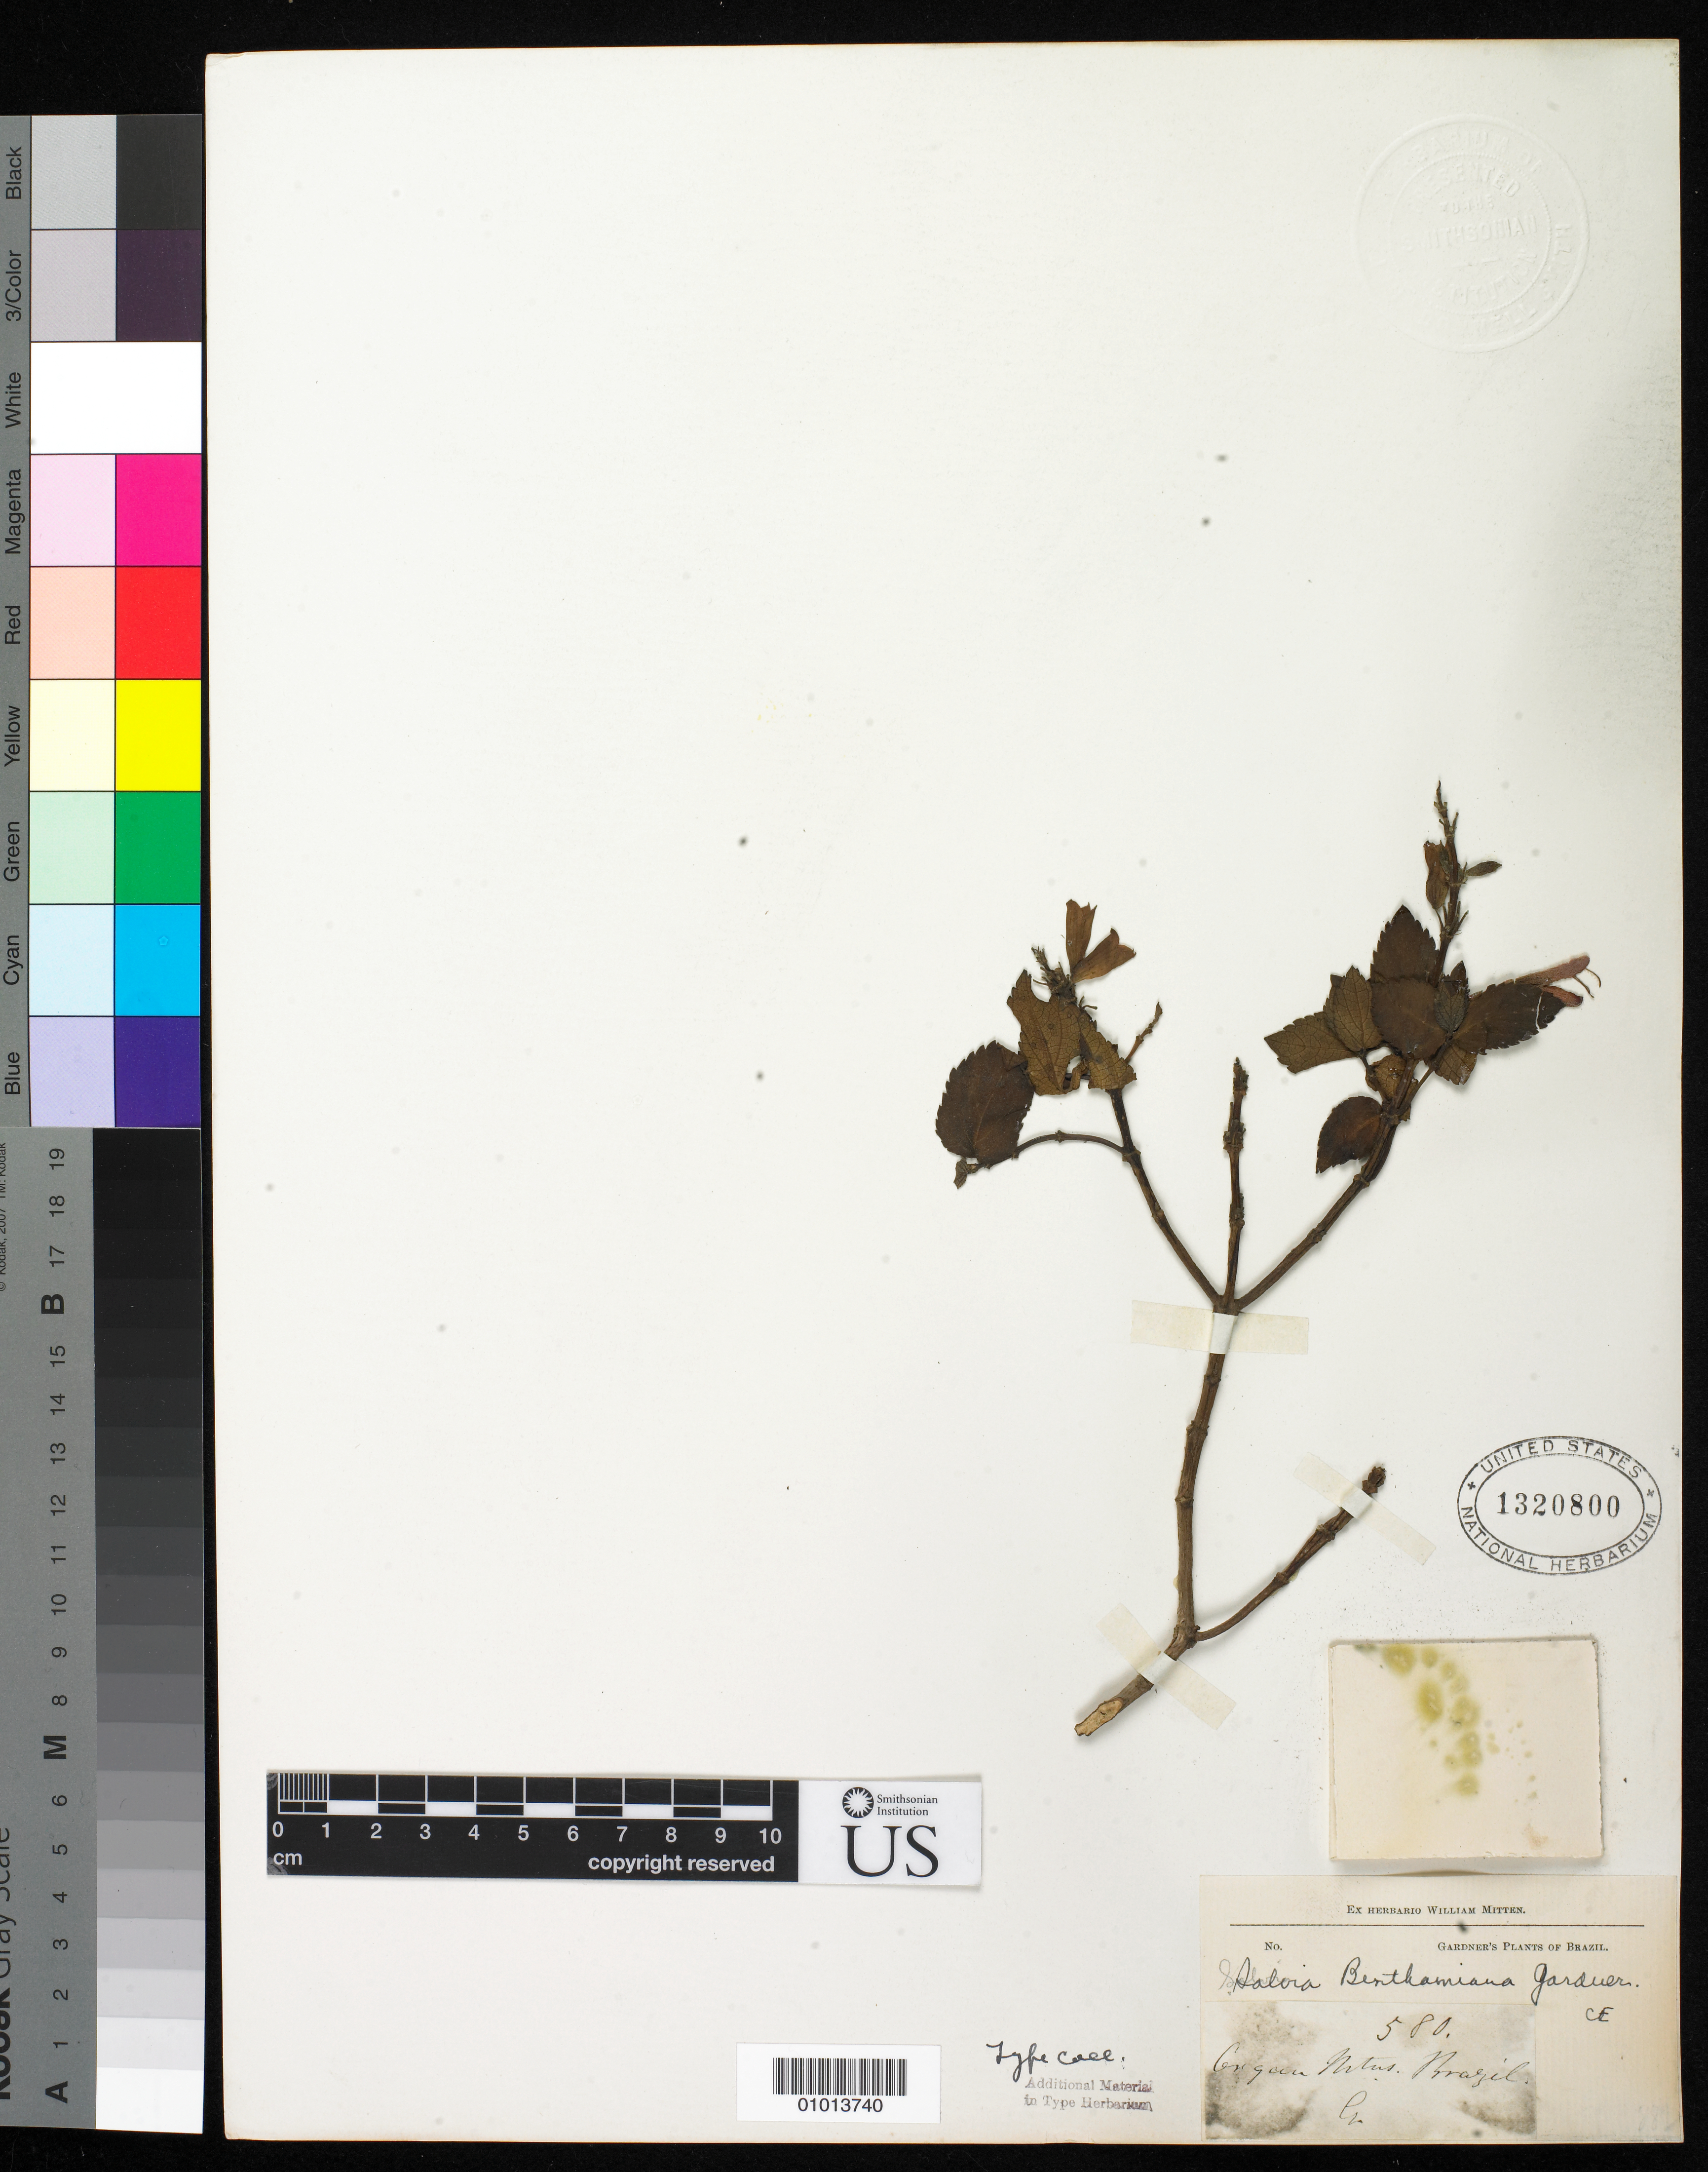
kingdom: Plantae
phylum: Tracheophyta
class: Magnoliopsida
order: Lamiales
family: Lamiaceae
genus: Salvia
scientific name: Salvia benthamiana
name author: Gardner in Fielding & Gardner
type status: Isotype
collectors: G. Gardner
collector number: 580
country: Brazil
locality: Orgaos.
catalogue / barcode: US 1320800